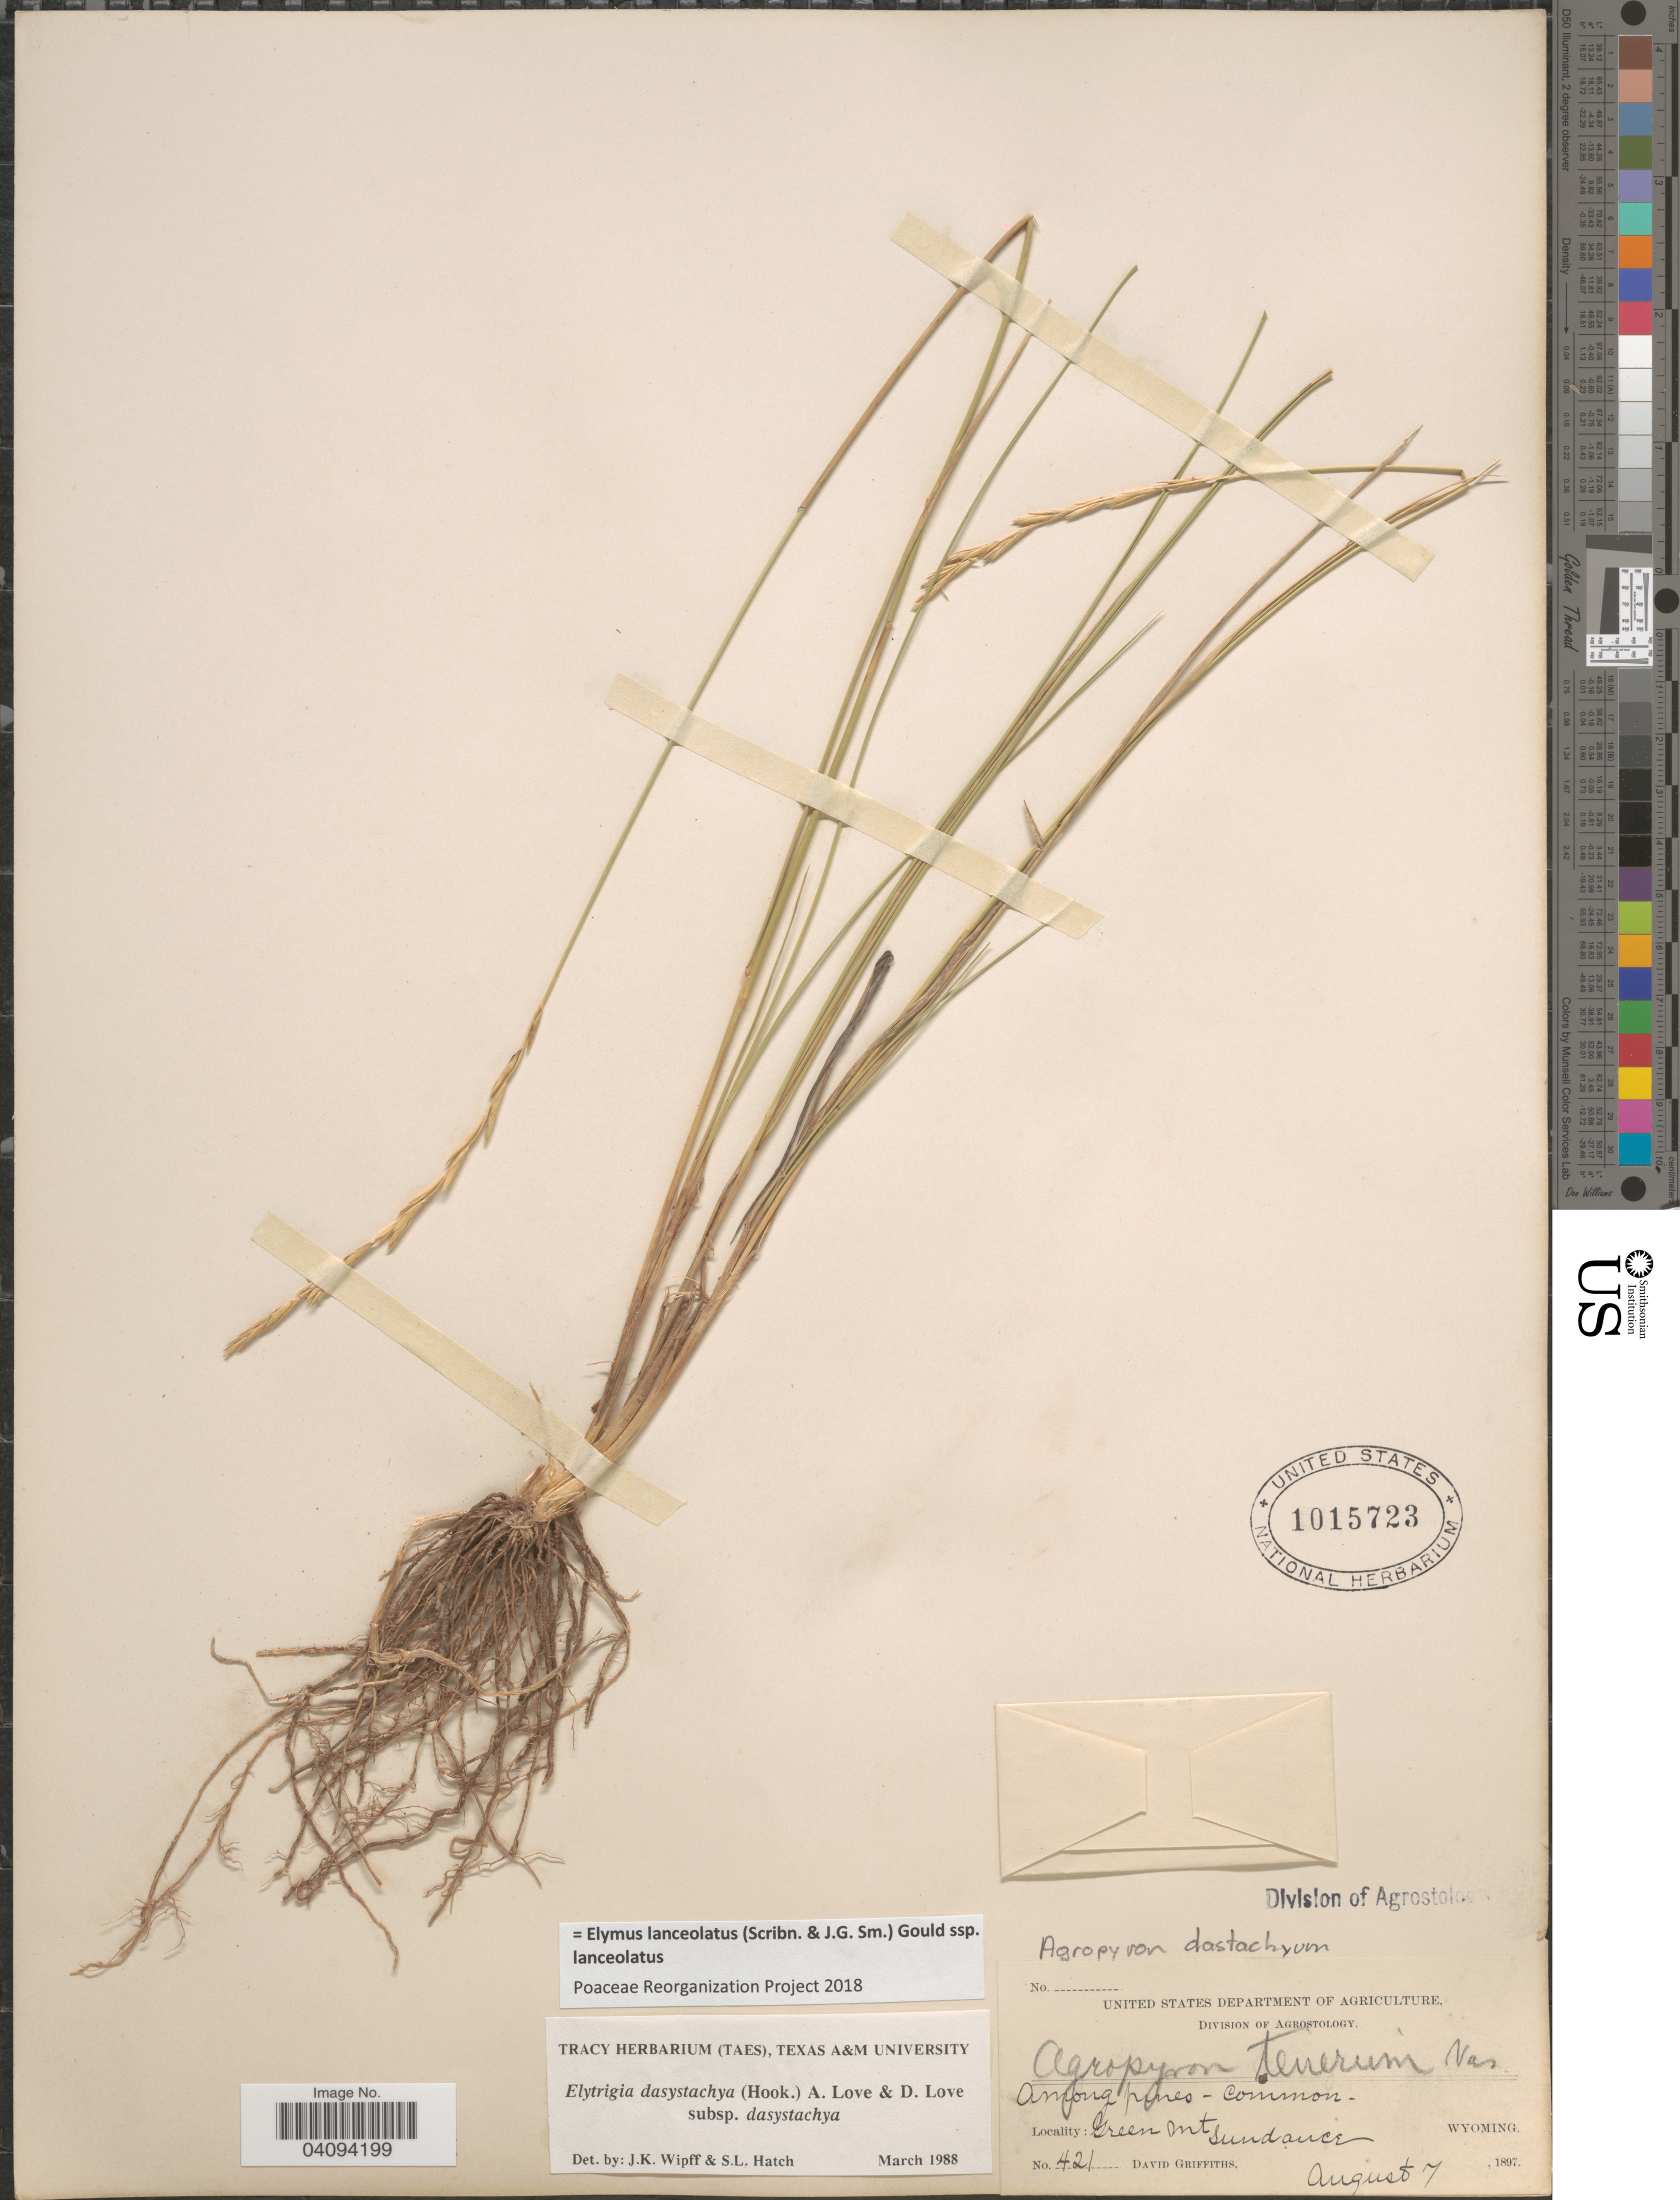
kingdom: Plantae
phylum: Tracheophyta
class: Liliopsida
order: Poales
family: Poaceae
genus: Elymus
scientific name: Elymus lanceolatus subsp. lanceolatus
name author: (Scribn. & J.G. Sm.) Gould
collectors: D. Griffiths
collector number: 421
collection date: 1897-08-07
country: United States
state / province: Wyoming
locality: Green Mt. Sundance.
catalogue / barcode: US 1015723